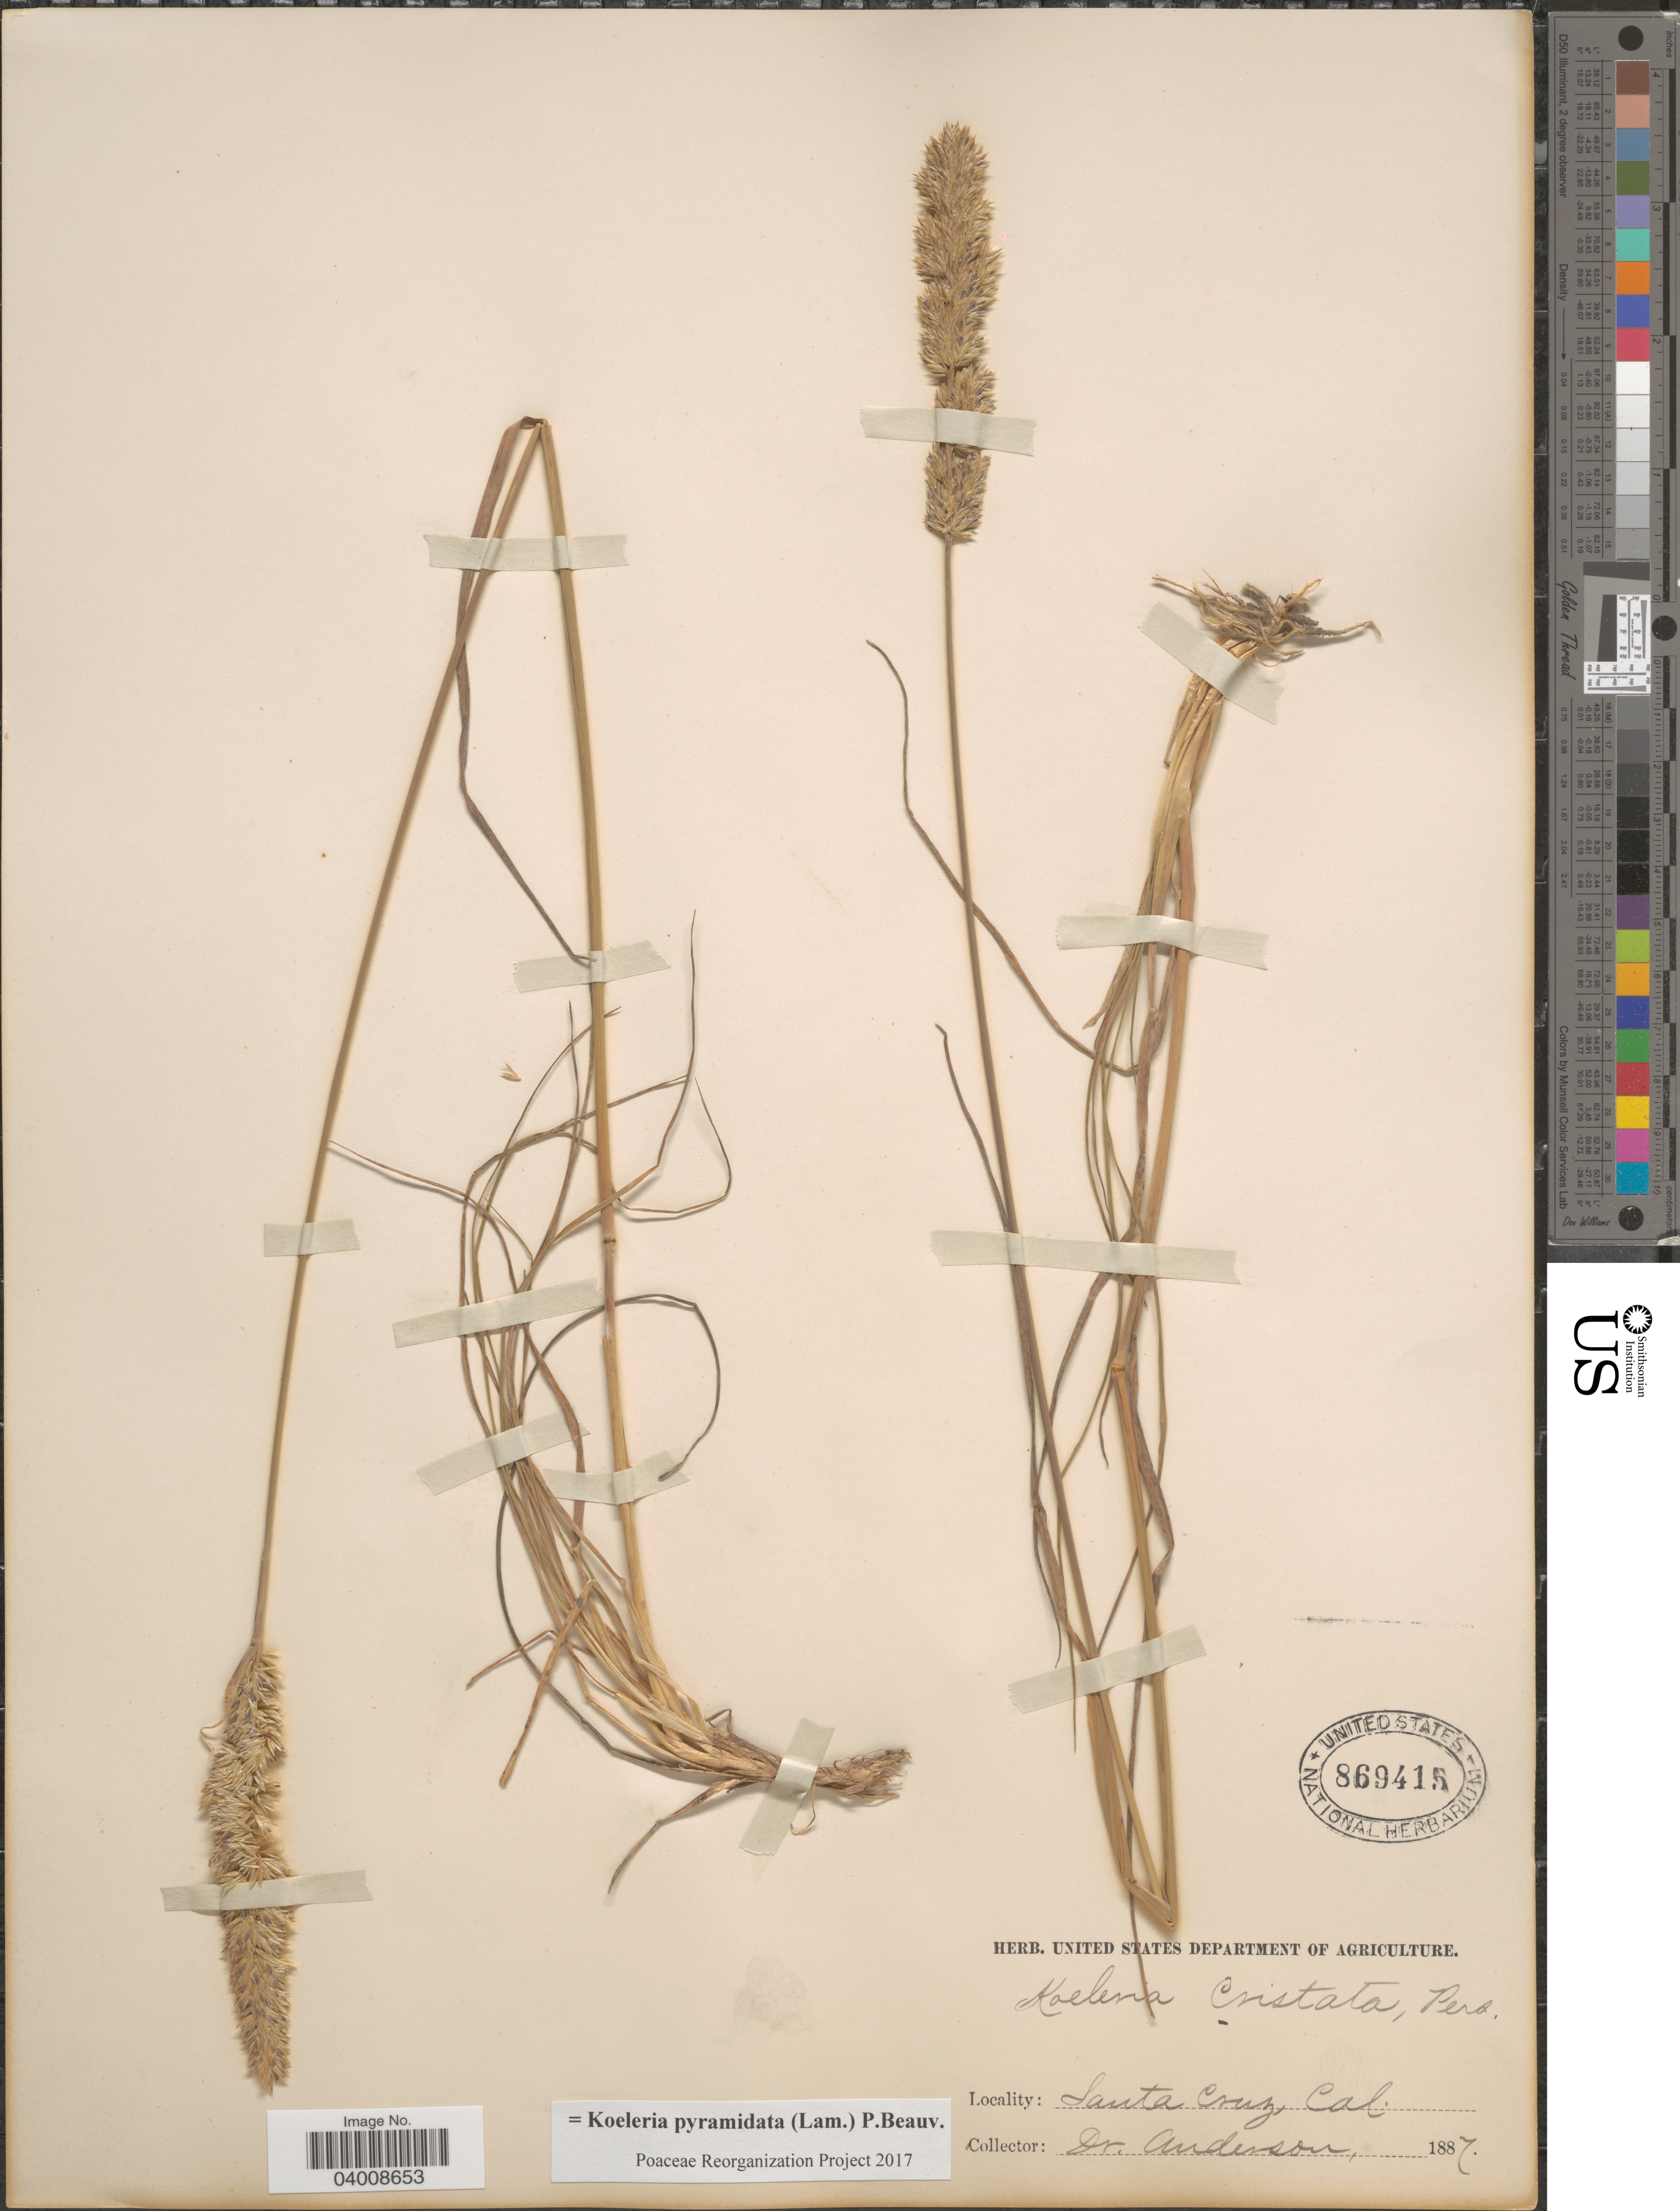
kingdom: Plantae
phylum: Tracheophyta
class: Liliopsida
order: Poales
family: Poaceae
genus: Koeleria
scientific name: Koeleria pyramidata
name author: (Lam.) P. Beauv.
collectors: -. Anderson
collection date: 1887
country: United States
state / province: California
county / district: Santa Cruz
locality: Santa Cruz.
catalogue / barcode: US 869415